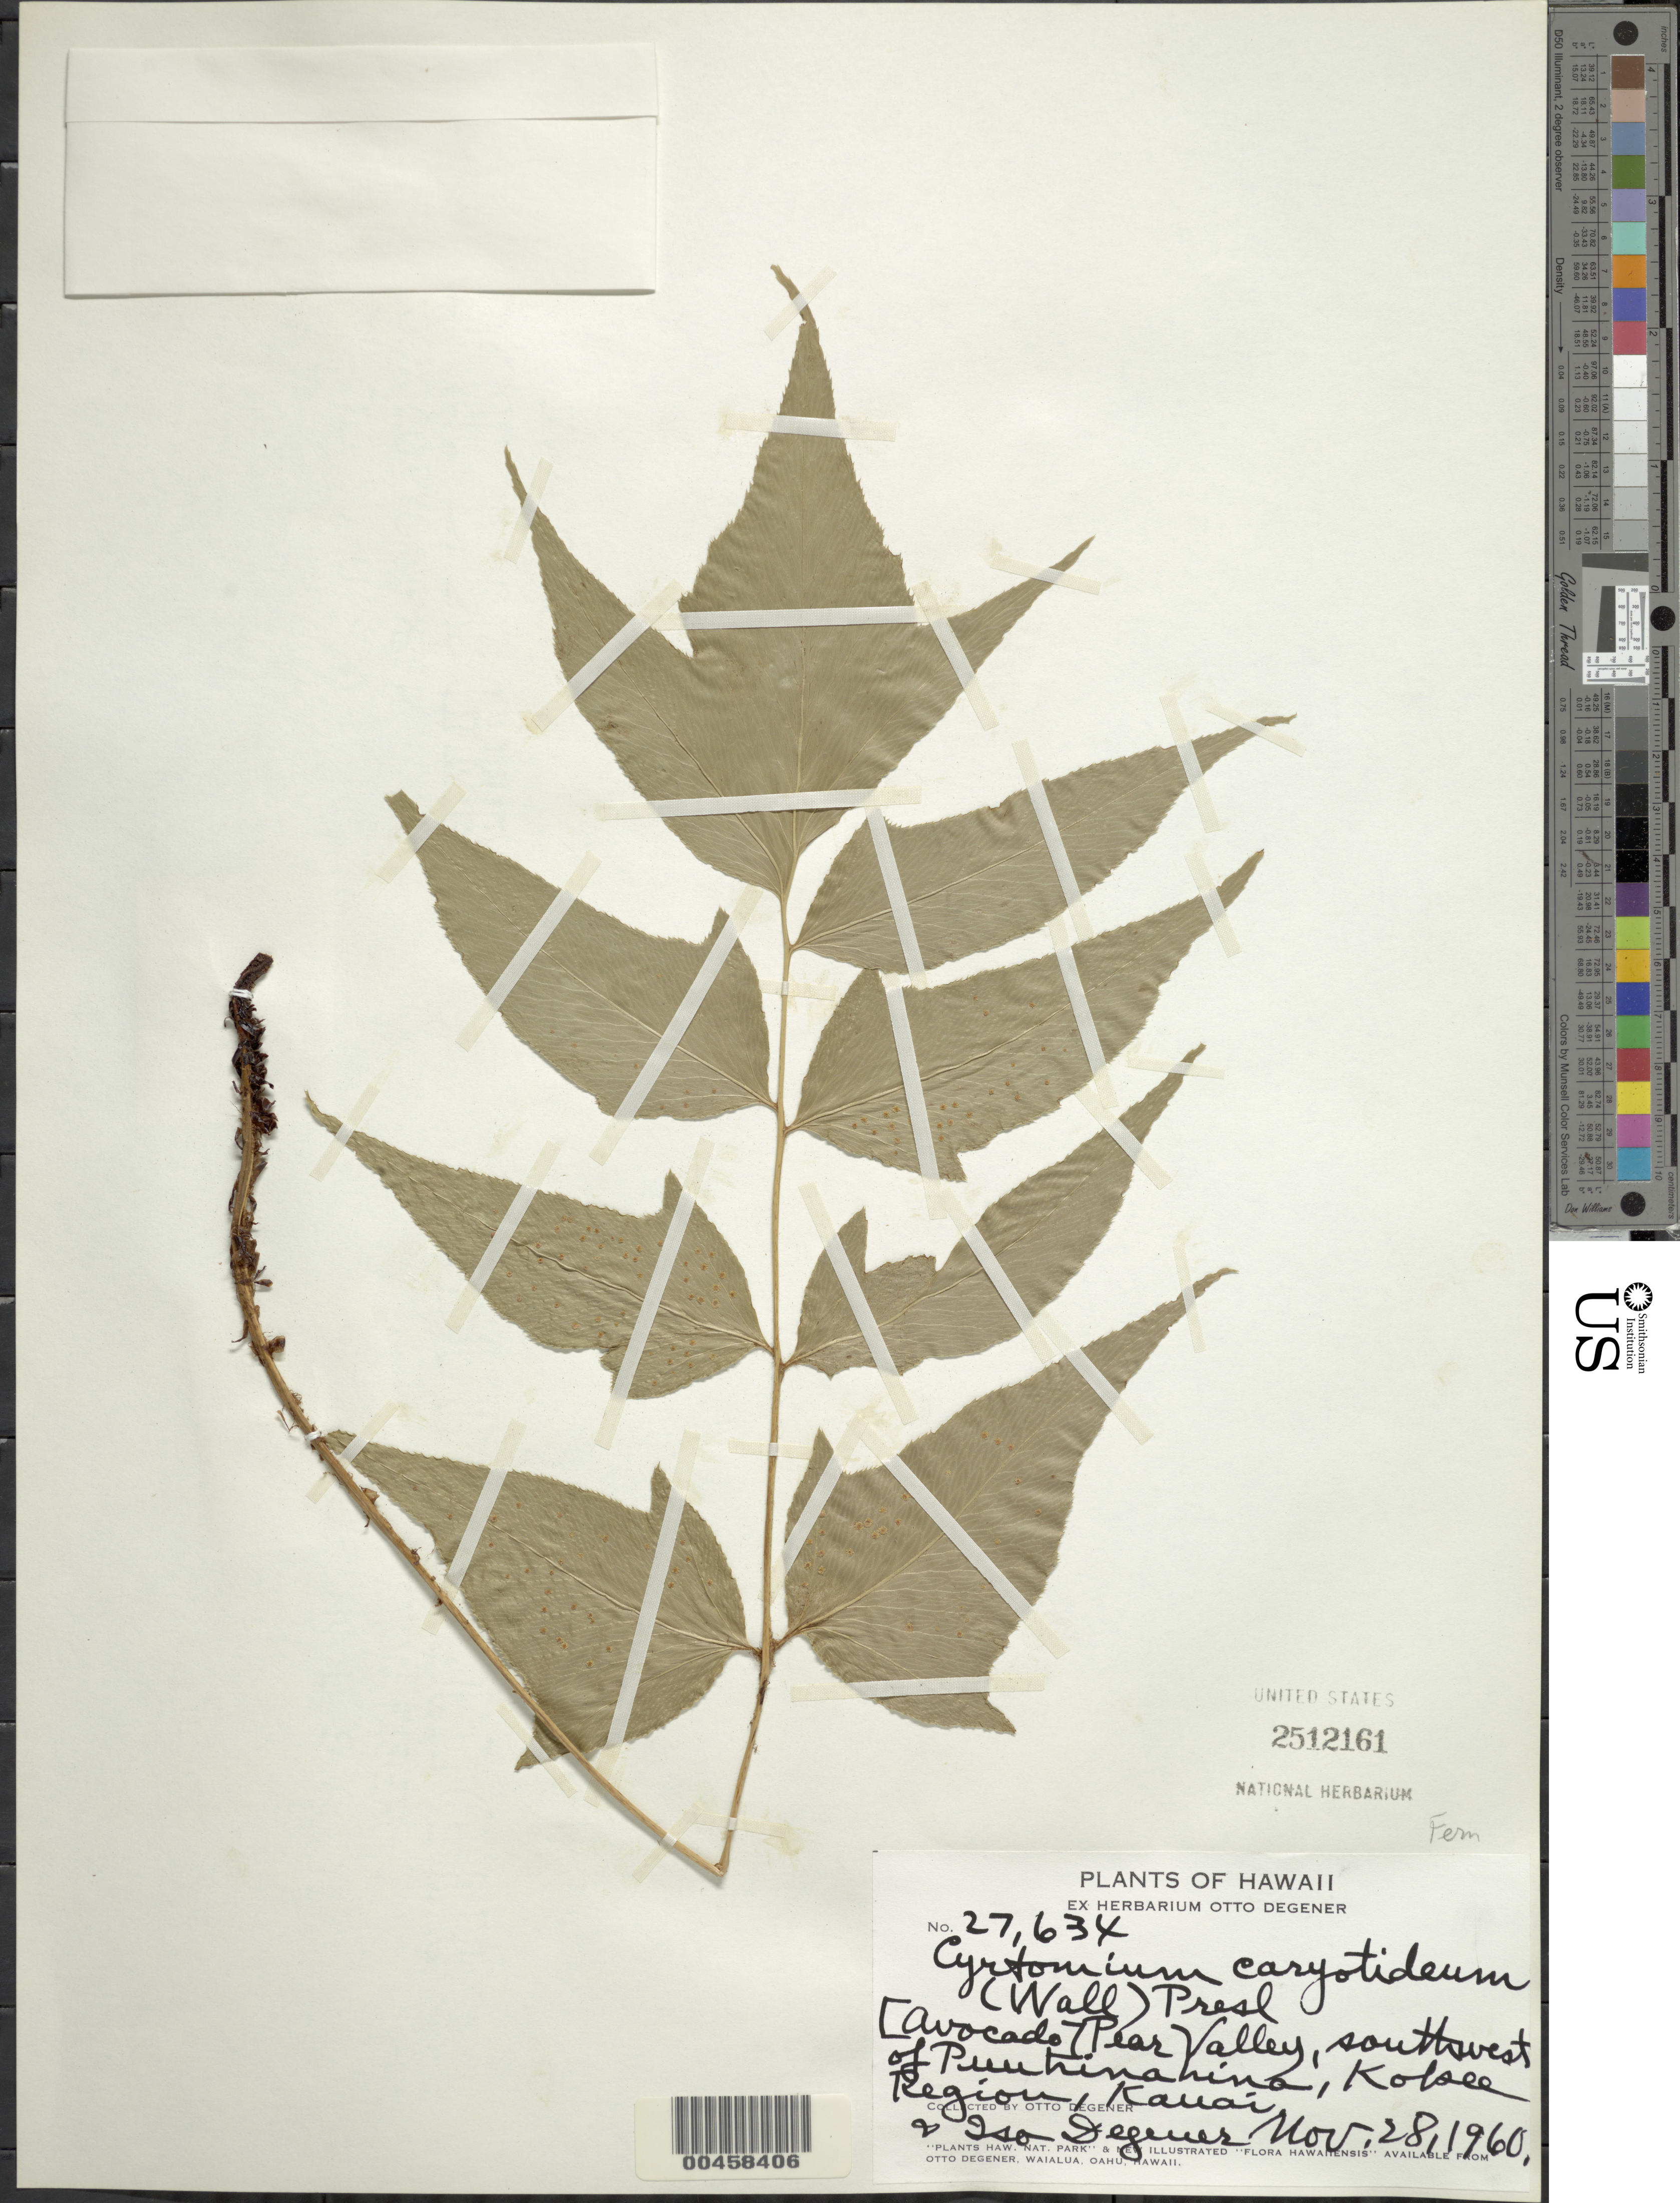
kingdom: Plantae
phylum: Tracheophyta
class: Polypodiopsida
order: Polypodiales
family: Dryopteridaceae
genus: Cyrtomium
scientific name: Cyrtomium caryotideum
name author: (Wall. ex Hook. & Grev.) C. Presl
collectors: O. Degener & I. Degener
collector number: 27634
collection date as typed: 28 Nov 1960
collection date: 1960-11-28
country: United States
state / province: Hawaii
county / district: Kauai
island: Kaua'i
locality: [Avocado] Pear Valley, SW of Puuhinahina, Kokee Region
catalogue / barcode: US 2512161